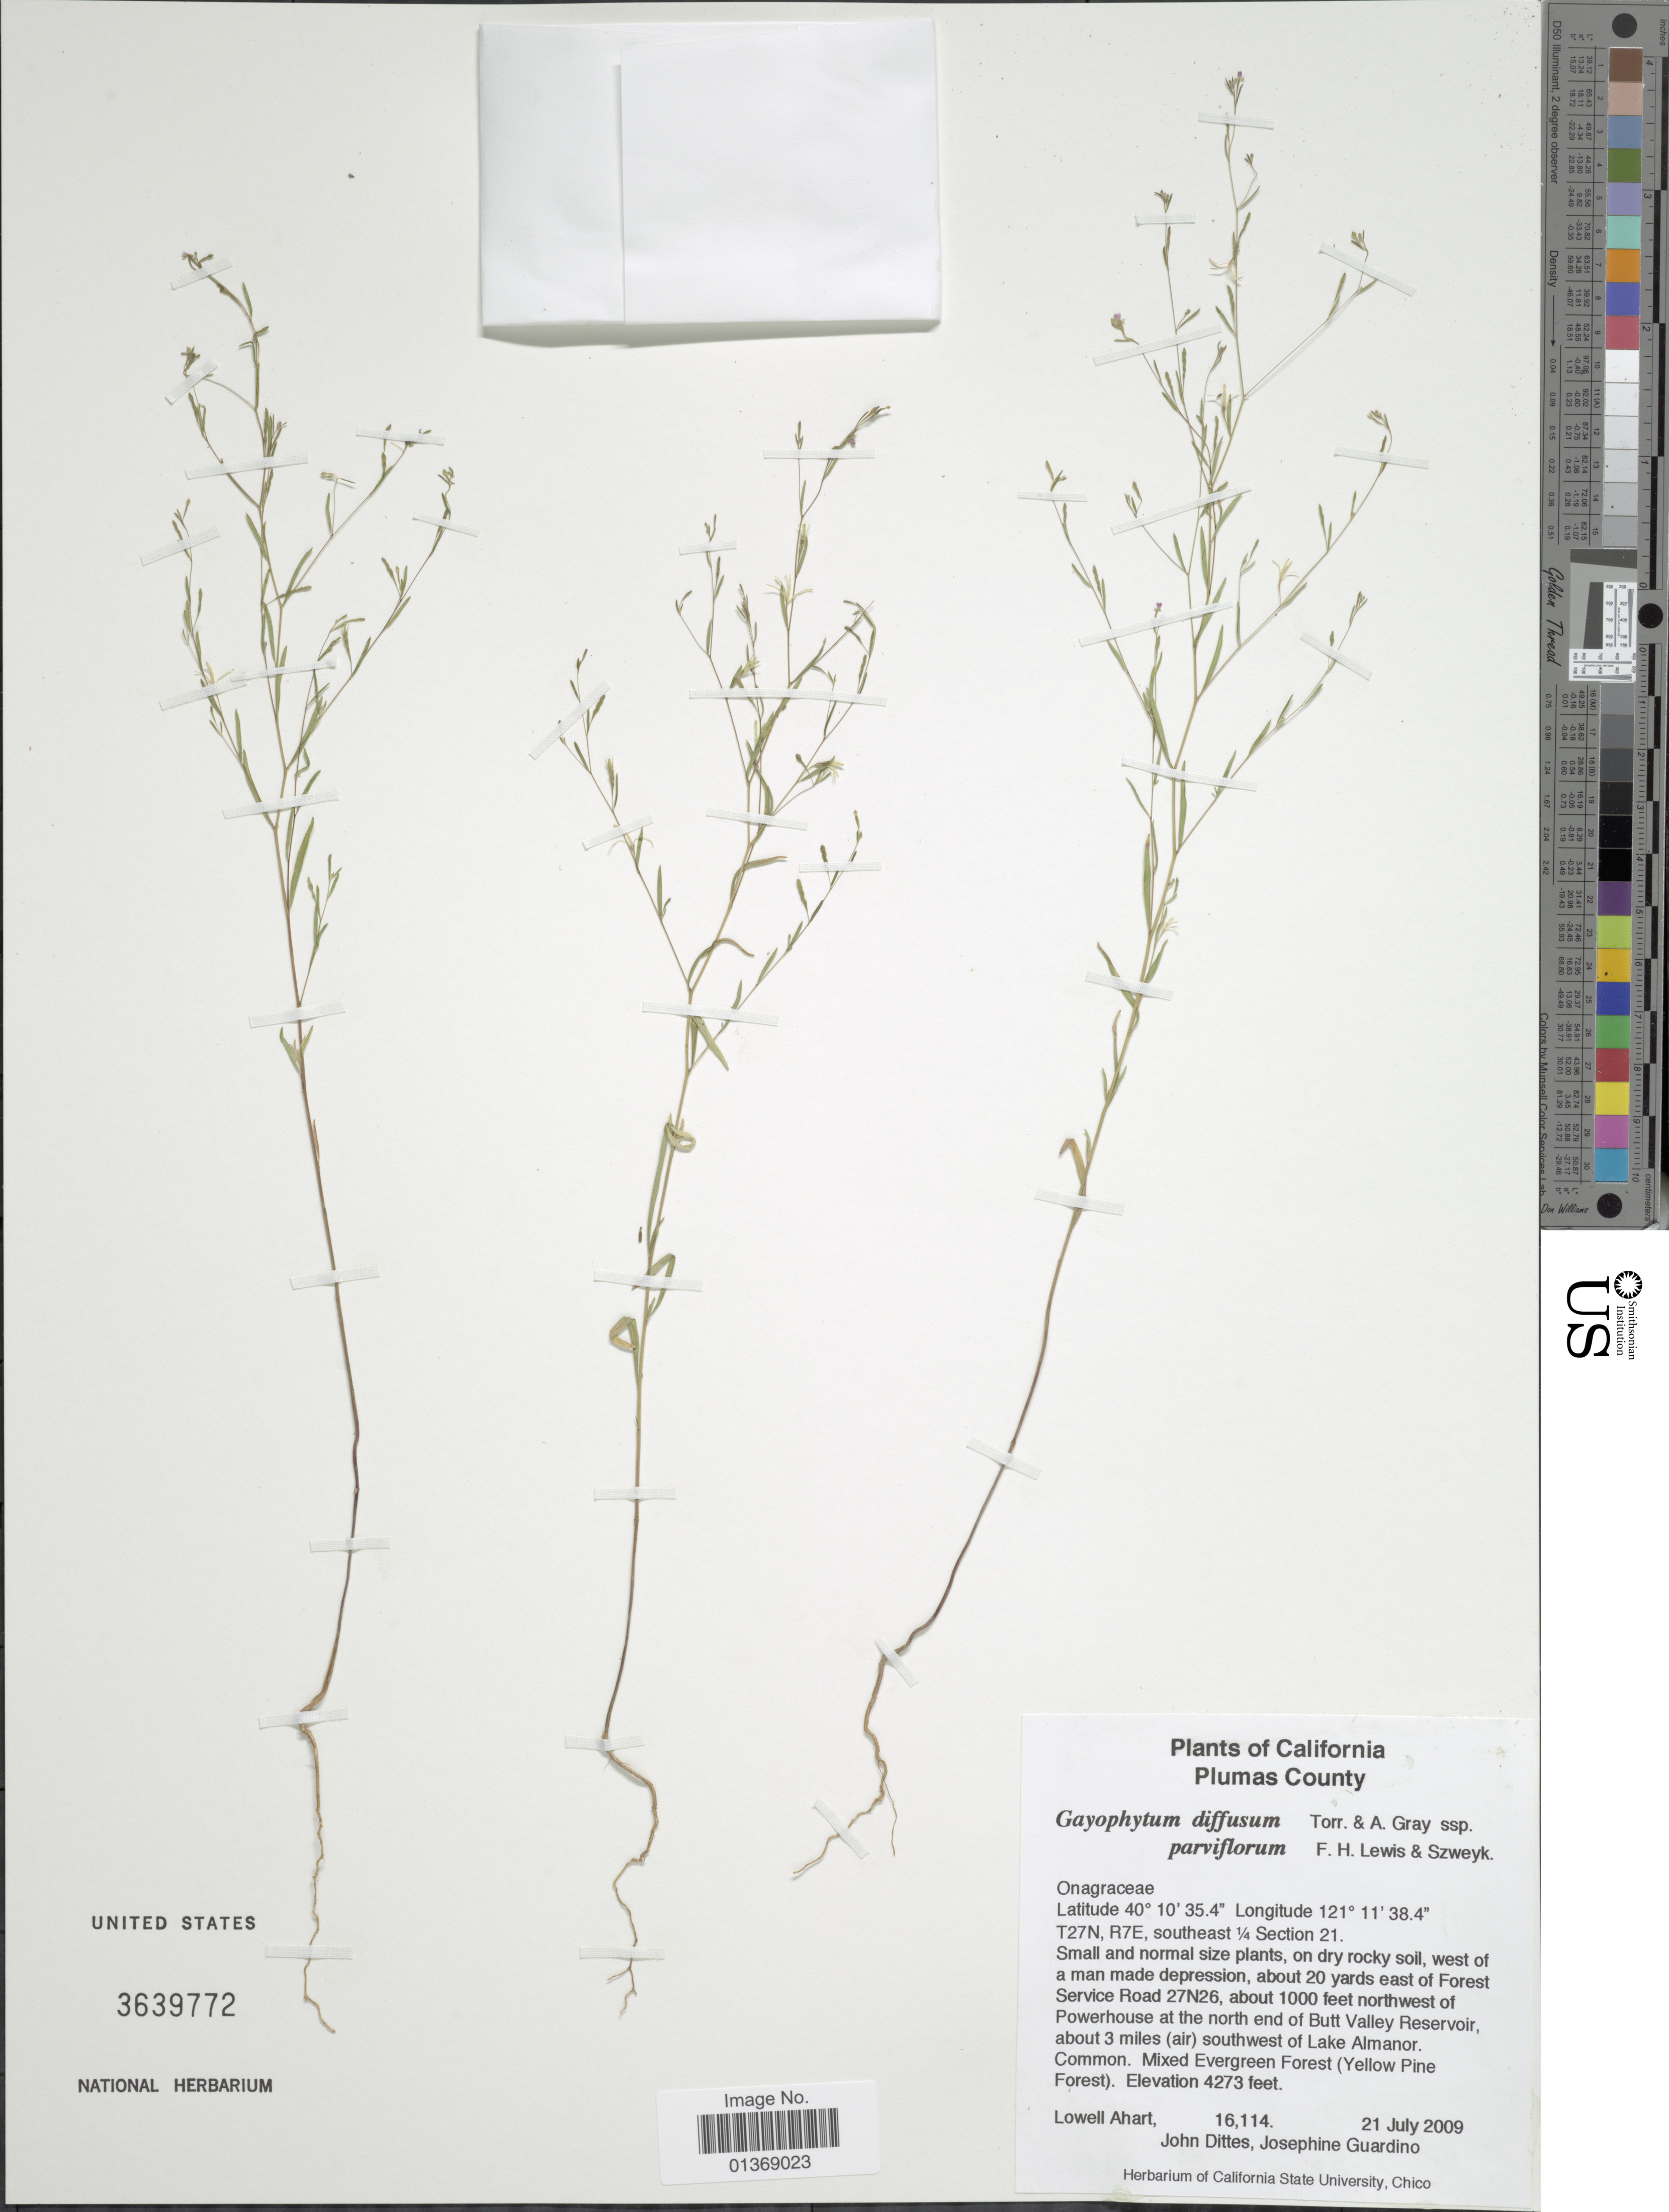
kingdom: Plantae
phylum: Tracheophyta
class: Magnoliopsida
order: Myrtales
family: Onagraceae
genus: Gayophytum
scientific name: Gayophytum diffusum subsp. parviflorum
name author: F. H. Lewis & Szweyk.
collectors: L. Ahart, J. Dittes & J. Guardino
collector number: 16114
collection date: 2009-07-21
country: United States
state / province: California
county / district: Plumas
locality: Plumas County, T27N, R7E, Southeast ¼ Section 21. About 20 yards East of Forest Service Road 27N26, about 1000 feet northwest of Powerhouse at the North end of Butt Valley Reservoir, about 3 miles (air) southwest of Lake Almanor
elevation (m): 1302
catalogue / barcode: US 3639772